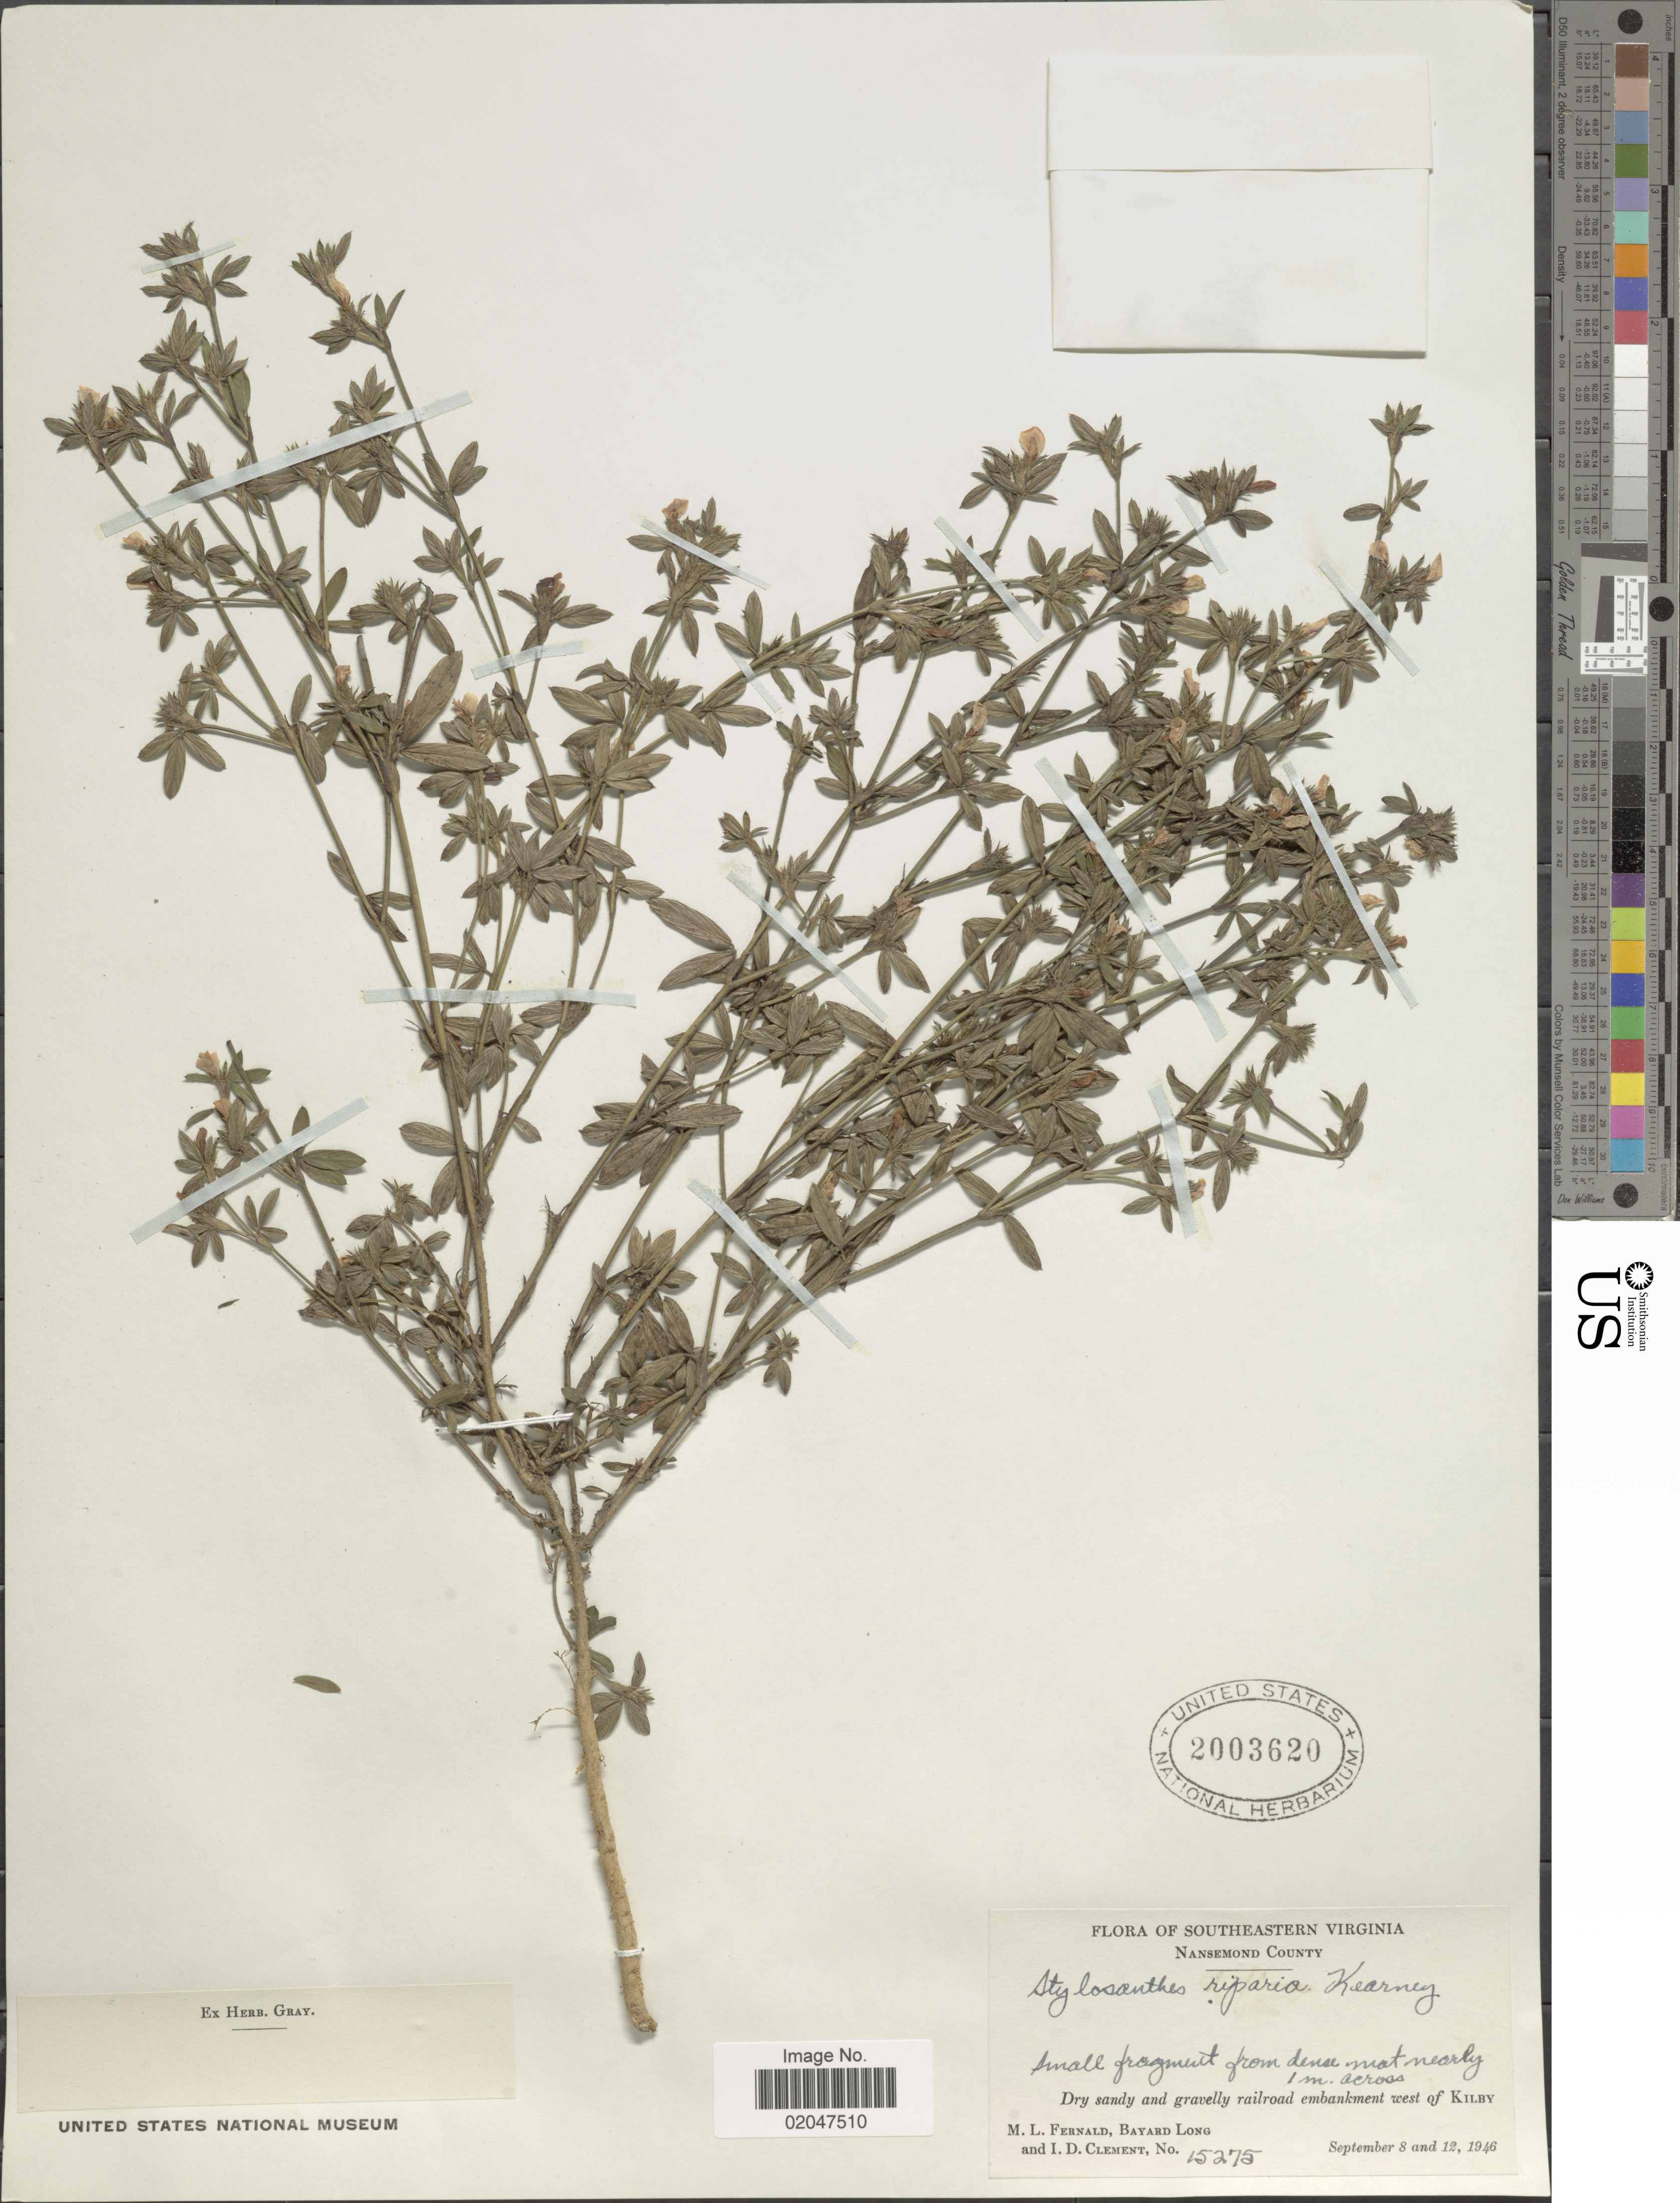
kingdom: Plantae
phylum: Tracheophyta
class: Magnoliopsida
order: Fabales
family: Fabaceae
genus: Stylosanthes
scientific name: Stylosanthes biflora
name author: (L.) Britton et al.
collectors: M. L. Fernald, B. Long & I. Clement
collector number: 15275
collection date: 1946-09-08/1946-09-12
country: United States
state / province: Virginia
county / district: City of Suffolk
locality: Southeastern Virginia. Nansemind County. Dry sandy and gravelly railroad embankment west of Kilby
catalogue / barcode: US 2003620